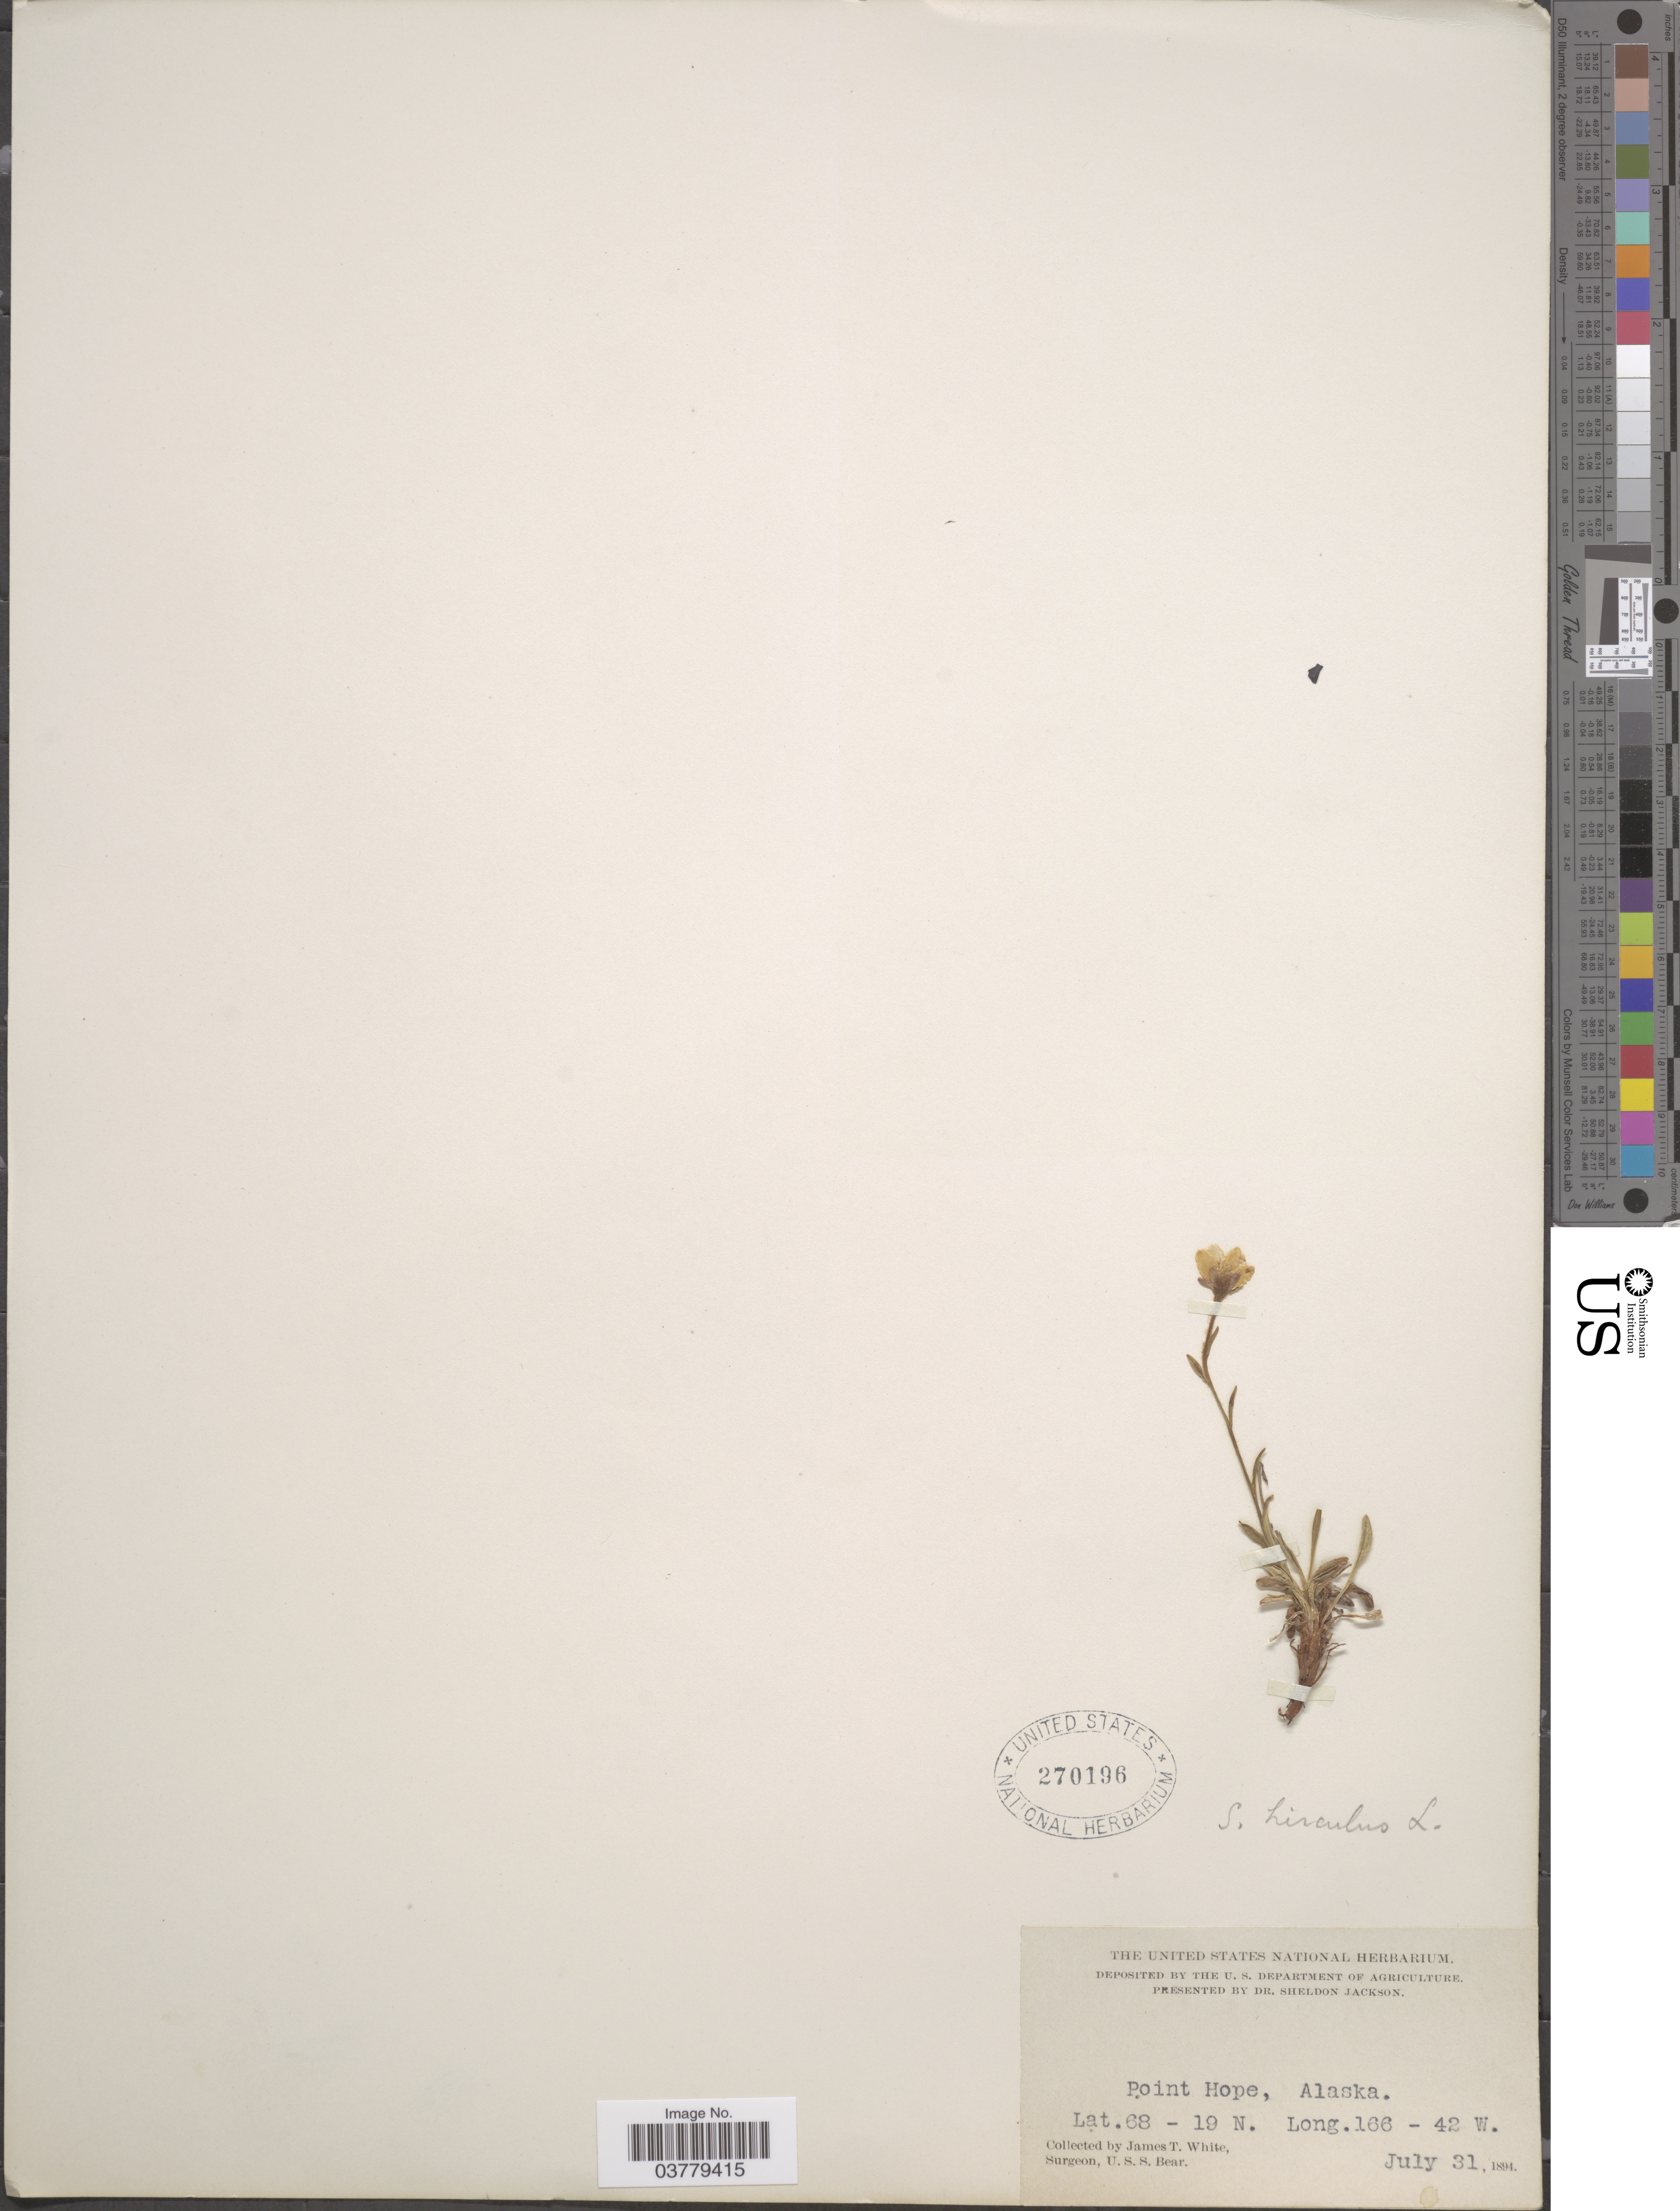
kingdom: Plantae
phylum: Tracheophyta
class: Magnoliopsida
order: Saxifragales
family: Saxifragaceae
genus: Saxifraga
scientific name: Saxifraga hirculus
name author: L.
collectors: J. T. White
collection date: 1894-07-31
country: United States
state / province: Alaska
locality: Point Hope.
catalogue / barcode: US 270196